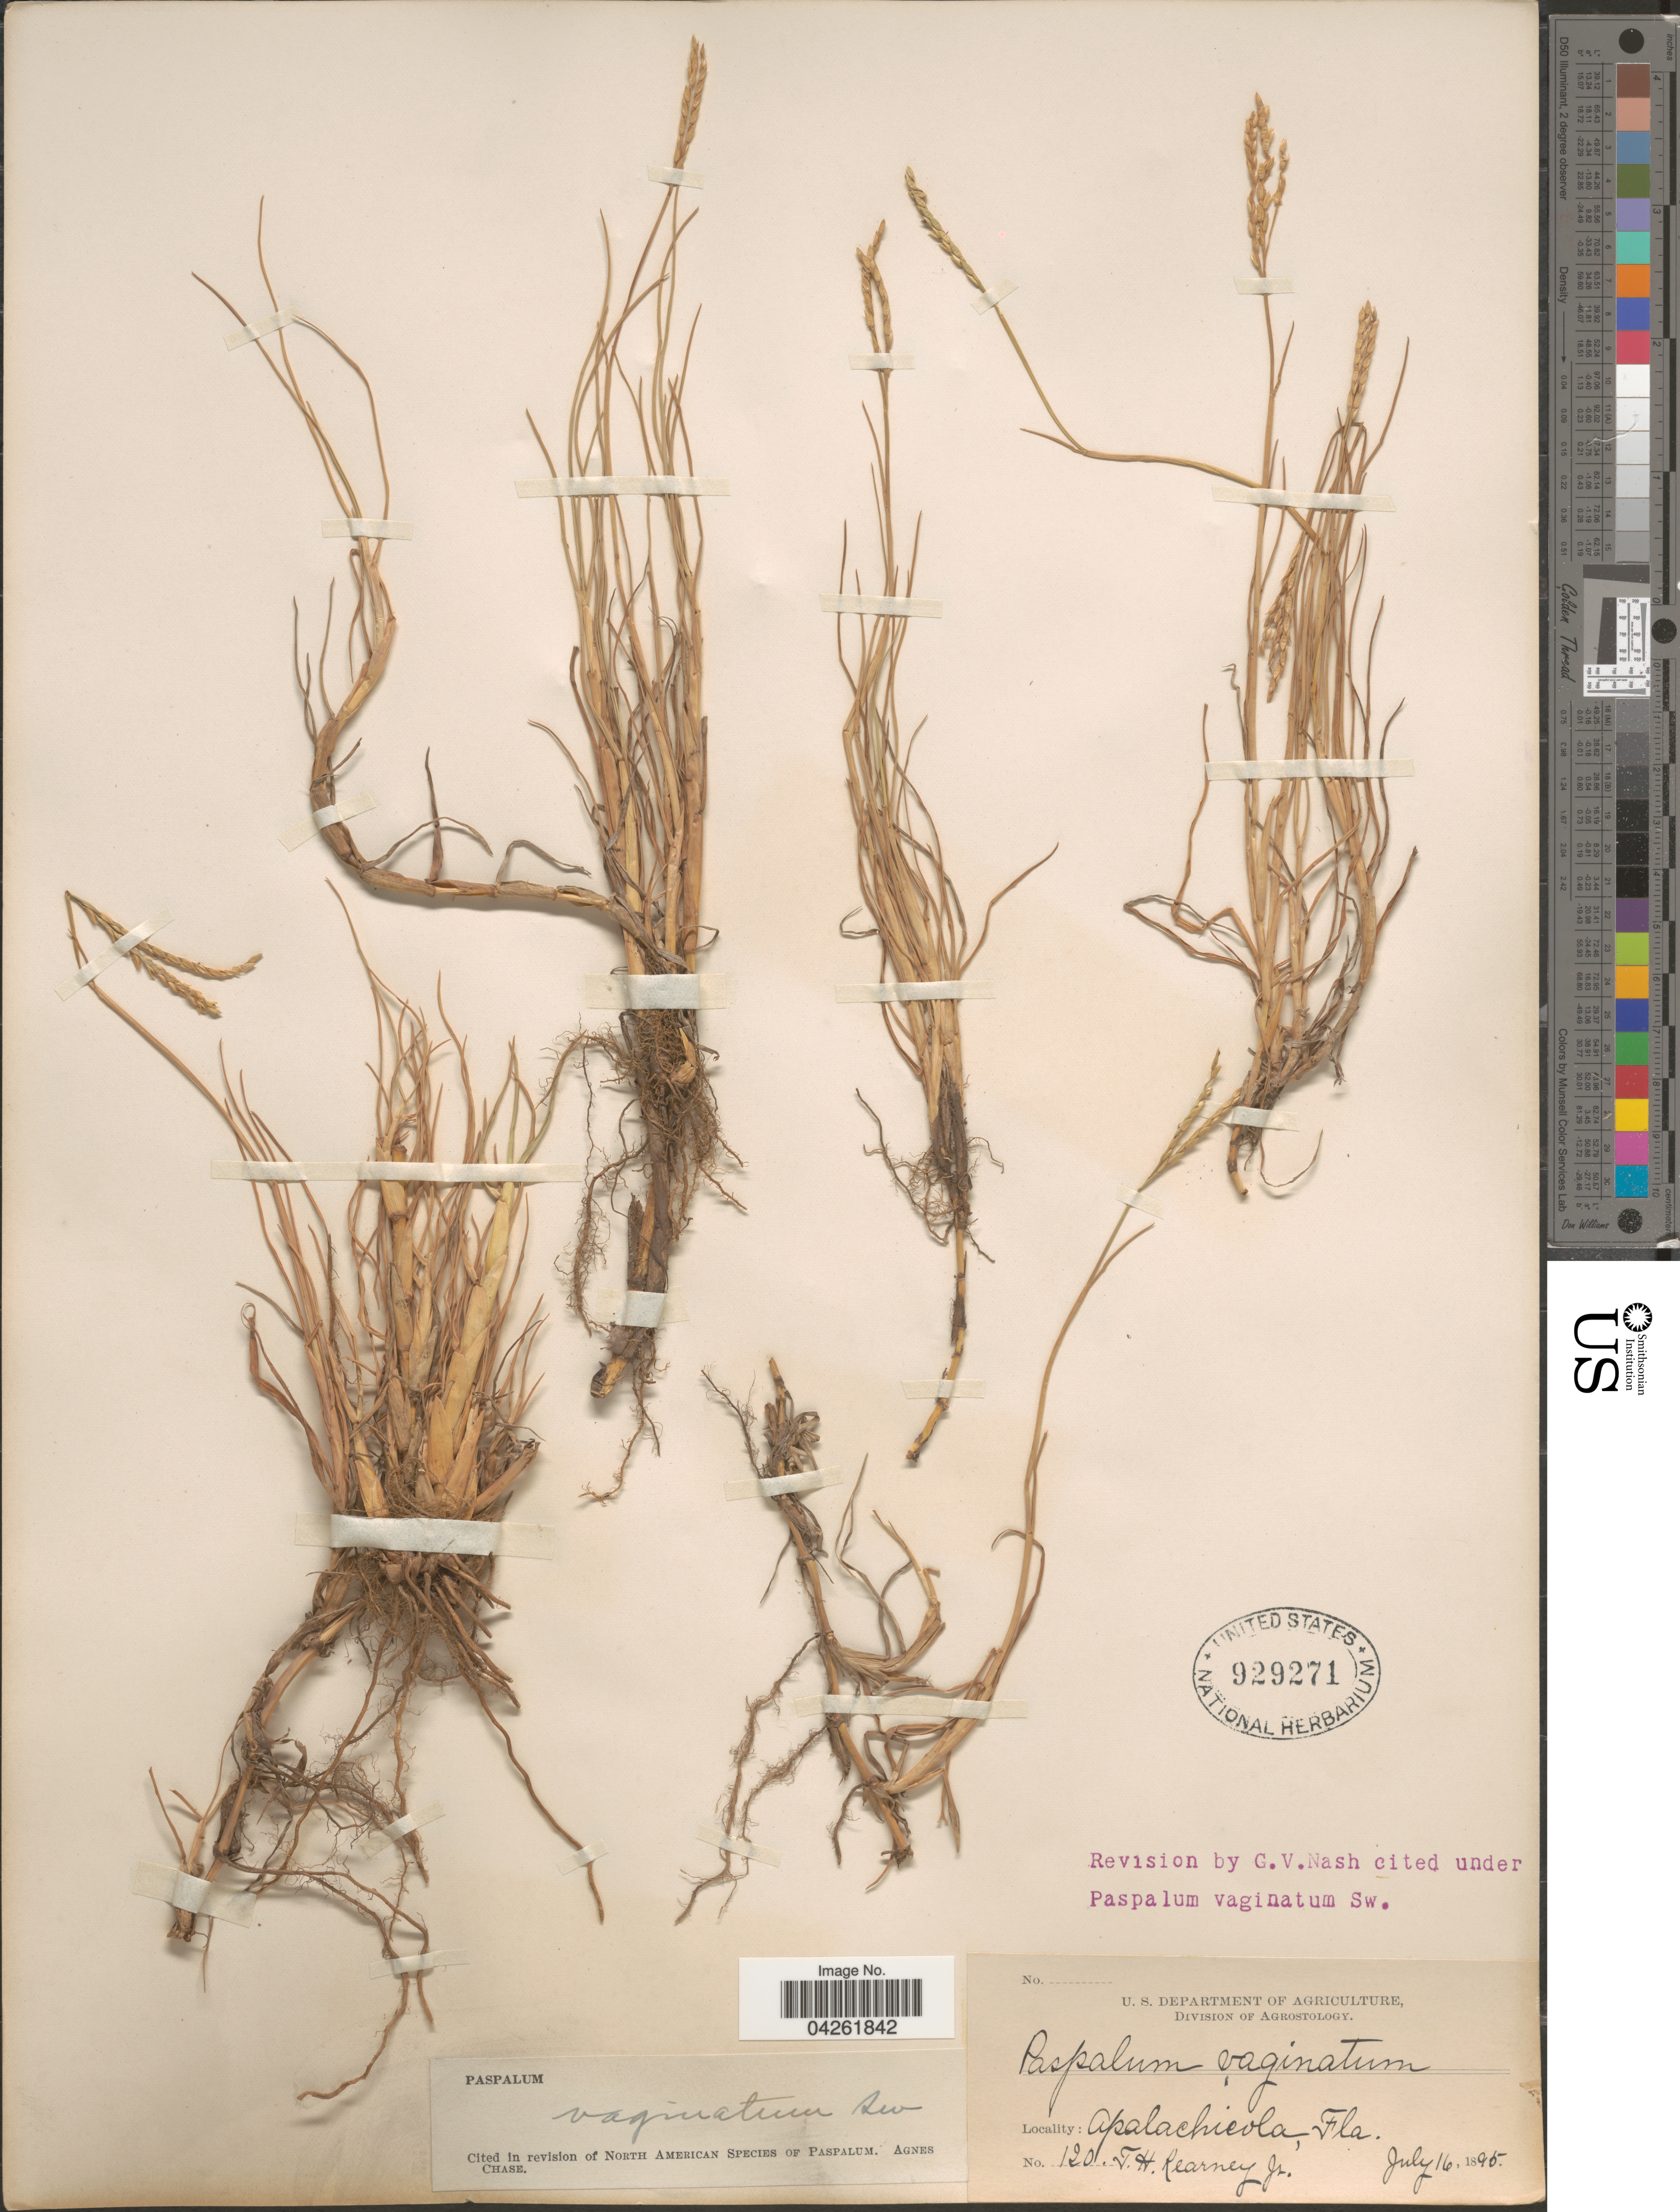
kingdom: Plantae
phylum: Tracheophyta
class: Liliopsida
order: Poales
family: Poaceae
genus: Paspalum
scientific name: Paspalum distichum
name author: L.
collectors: T. H. Kearney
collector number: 120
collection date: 1895-07-16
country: United States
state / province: Florida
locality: Apalachicola.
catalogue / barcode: US 929271